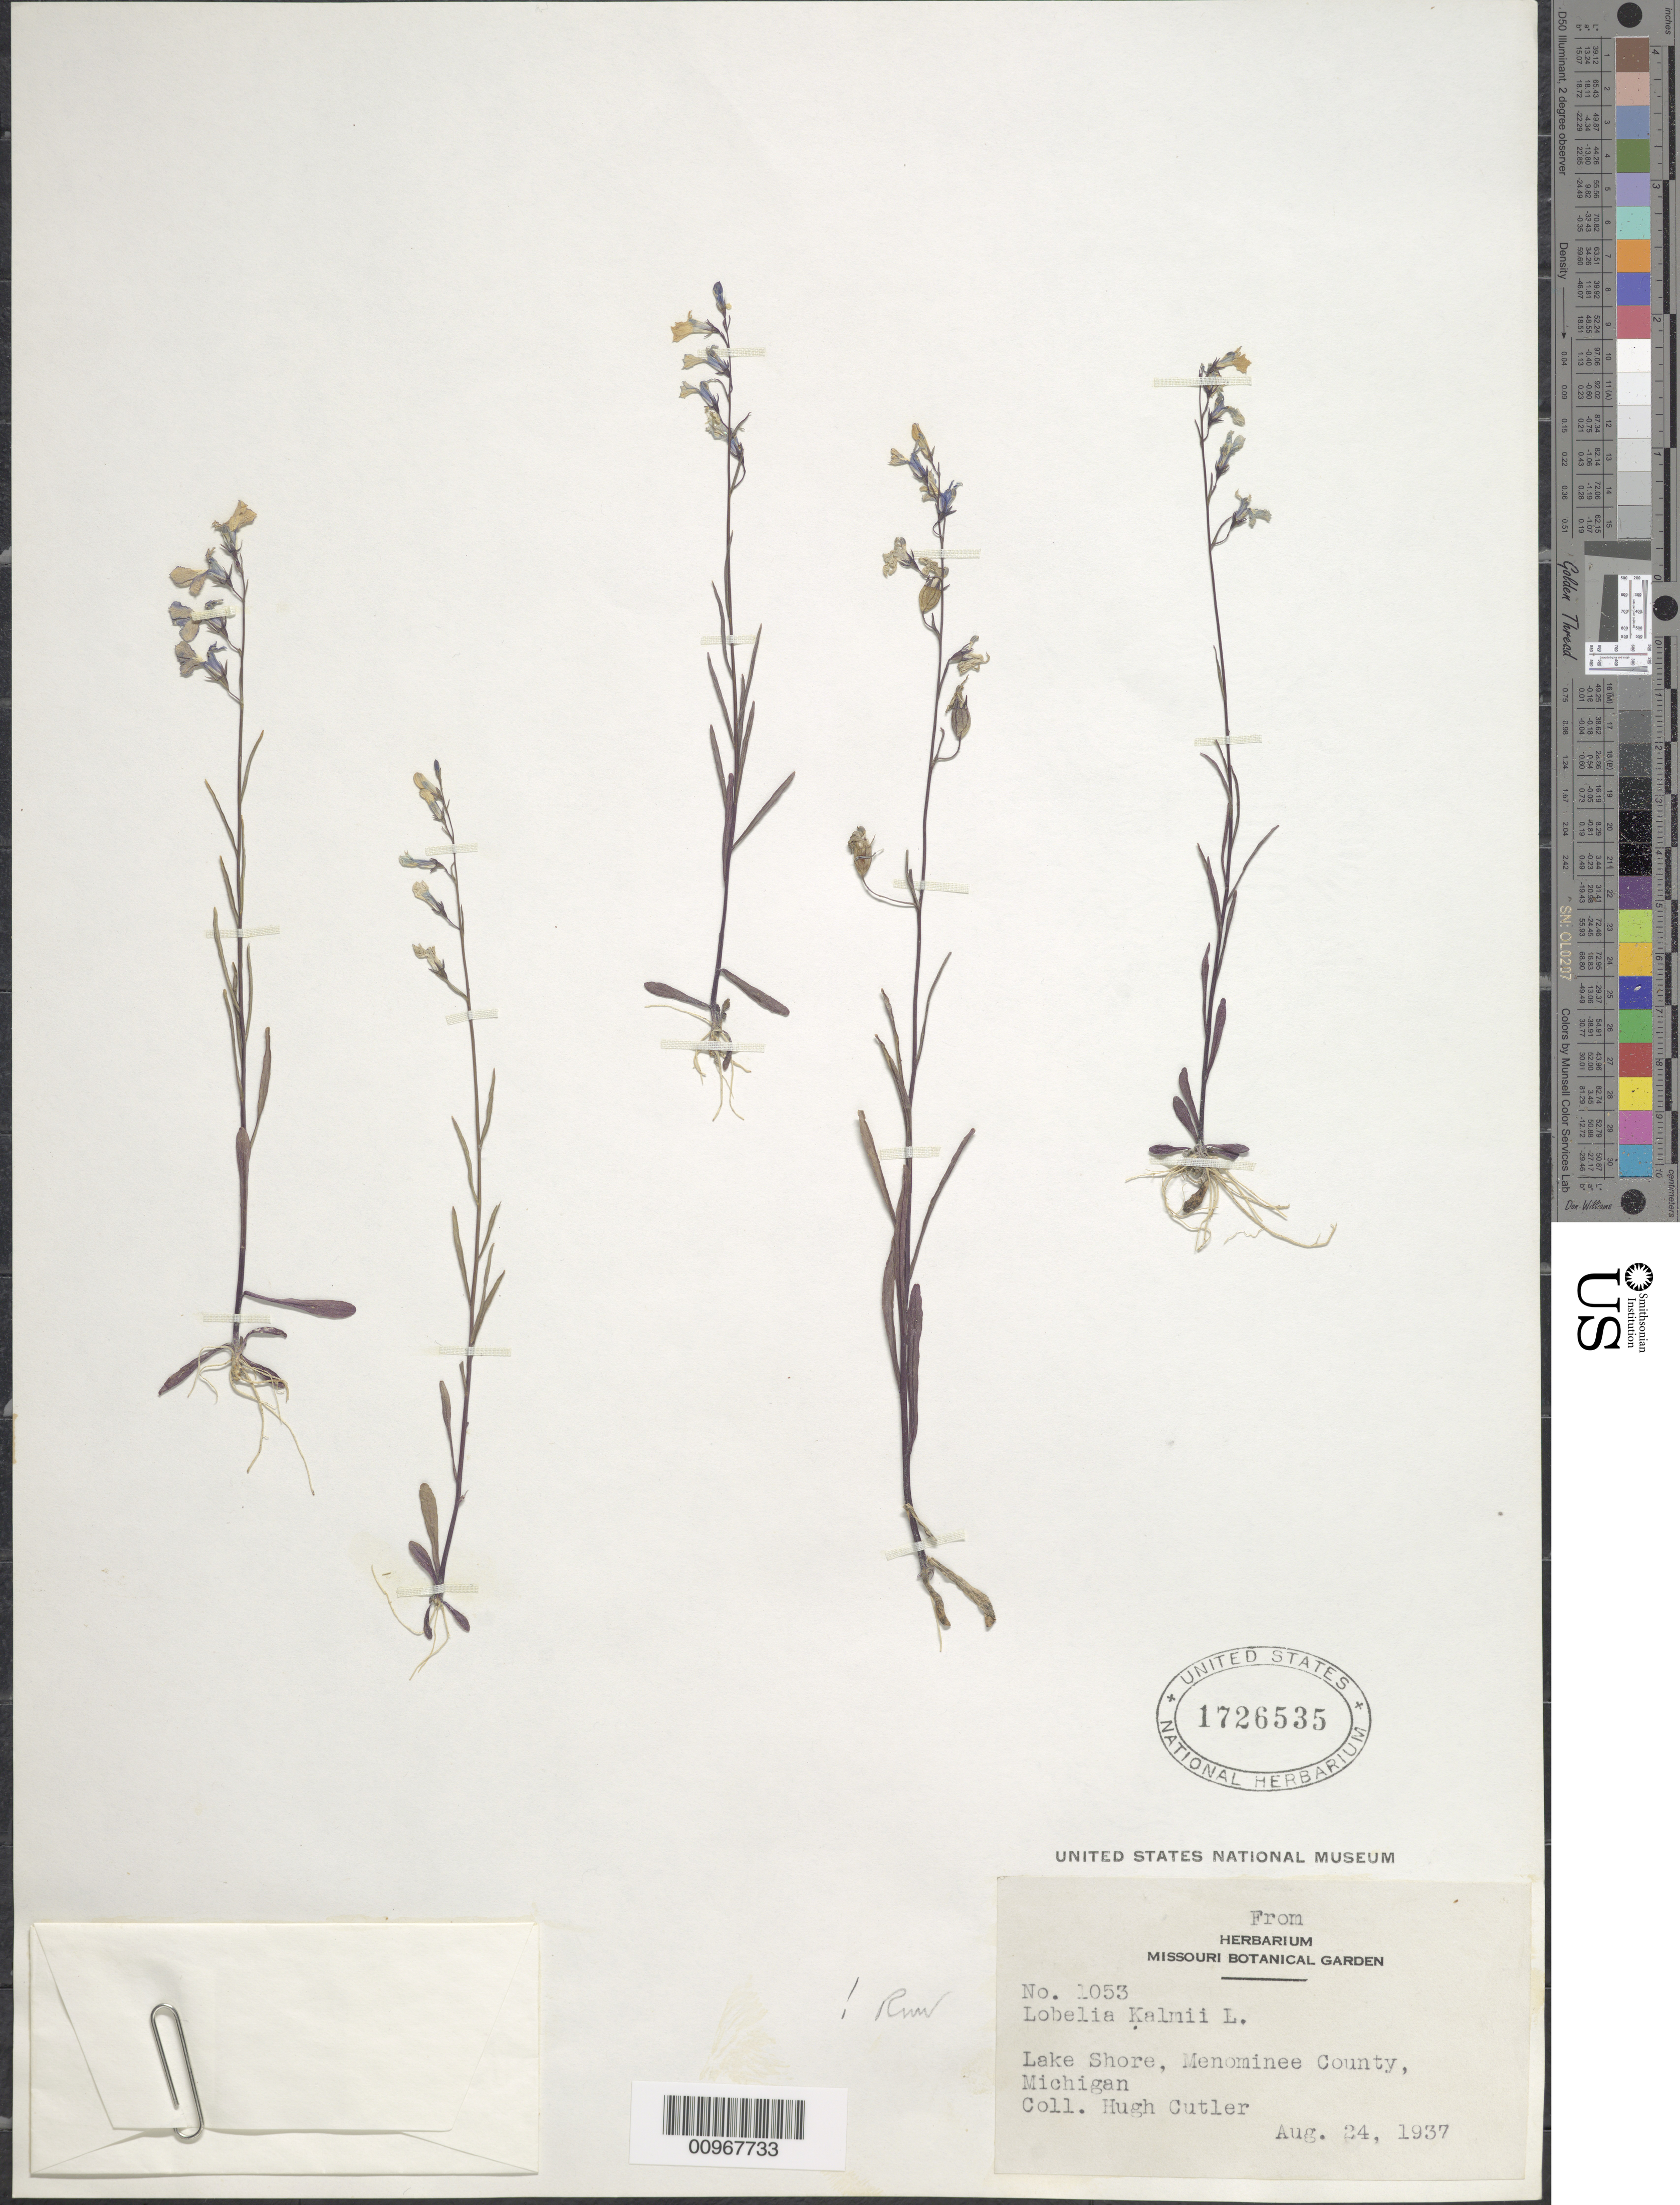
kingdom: Plantae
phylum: Tracheophyta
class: Magnoliopsida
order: Asterales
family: Campanulaceae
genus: Lobelia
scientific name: Lobelia kalmii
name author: L.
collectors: H. C. Cutler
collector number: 1053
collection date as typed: Aug. 24, 1937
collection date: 1937-08-24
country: United States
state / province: Michigan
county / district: Menominee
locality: Lake Shore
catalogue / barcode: US 1726535